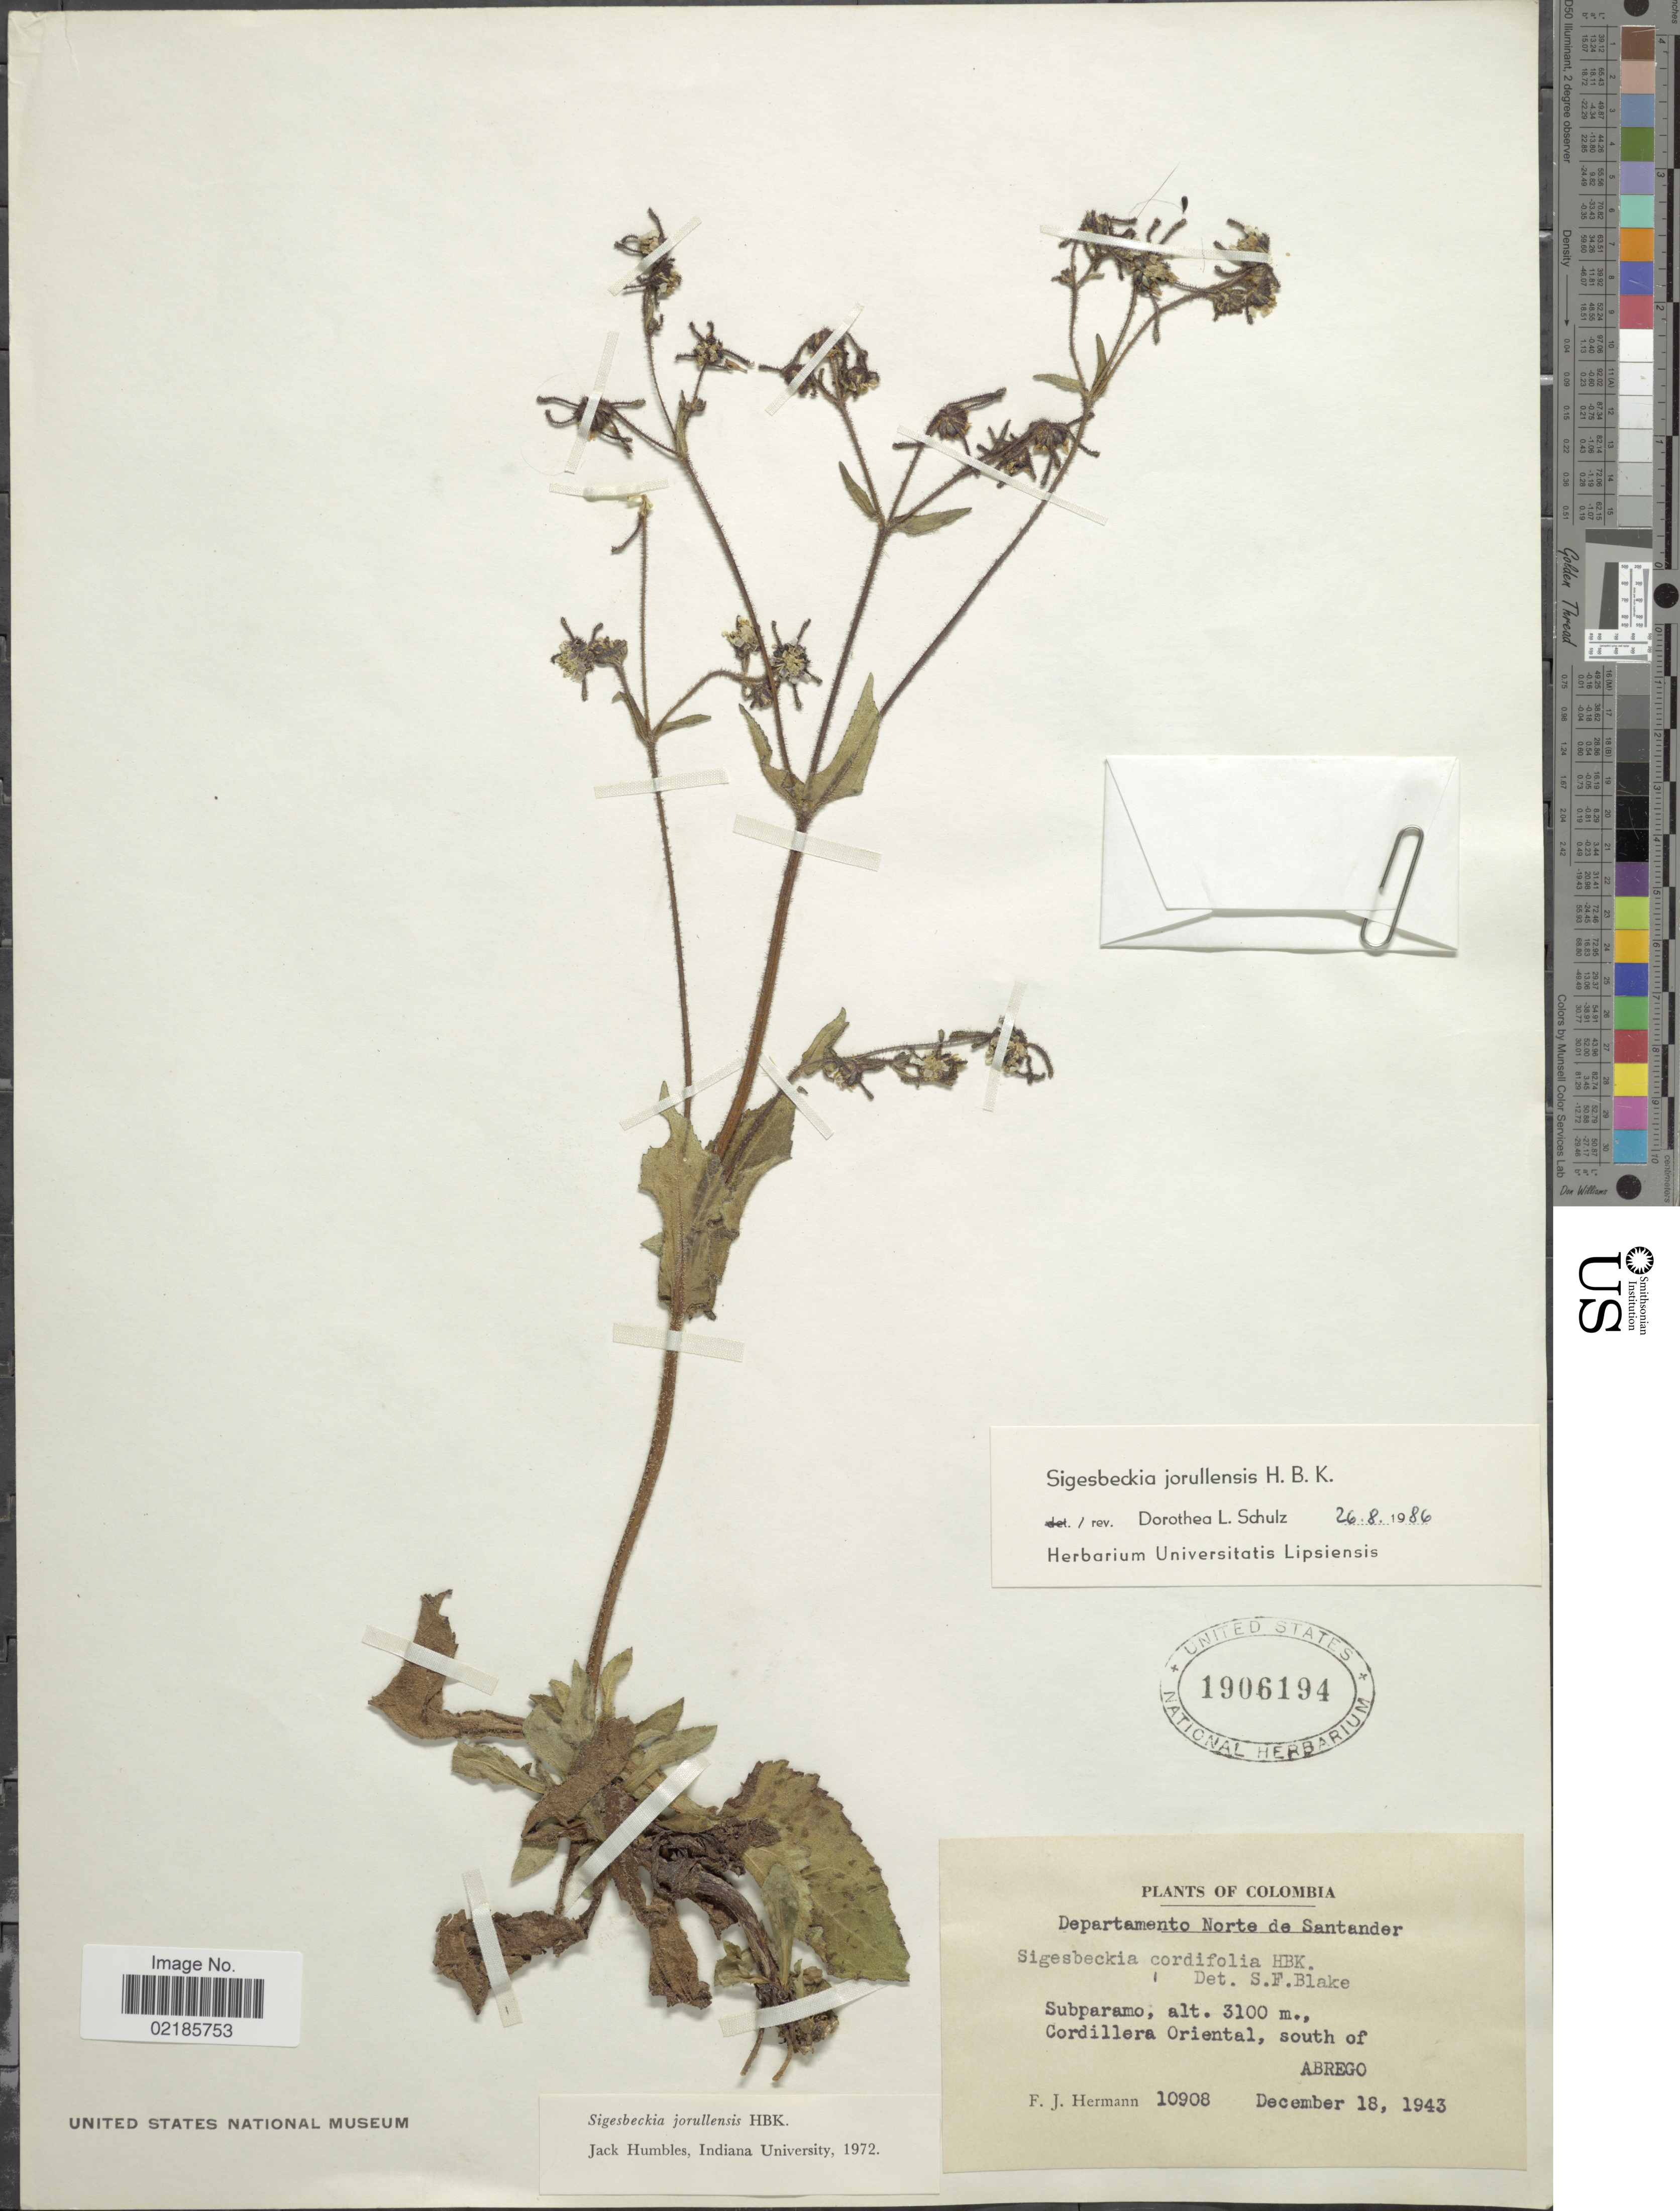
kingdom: Plantae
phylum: Tracheophyta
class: Magnoliopsida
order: Asterales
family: Asteraceae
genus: Sigesbeckia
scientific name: Sigesbeckia jorullensis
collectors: F. J. Hermann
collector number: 10908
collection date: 1943-12-18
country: Colombia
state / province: Norte de Santander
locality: Subparamo, Cordillera Oriental, south of Abrego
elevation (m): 3100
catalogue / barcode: US 1906194